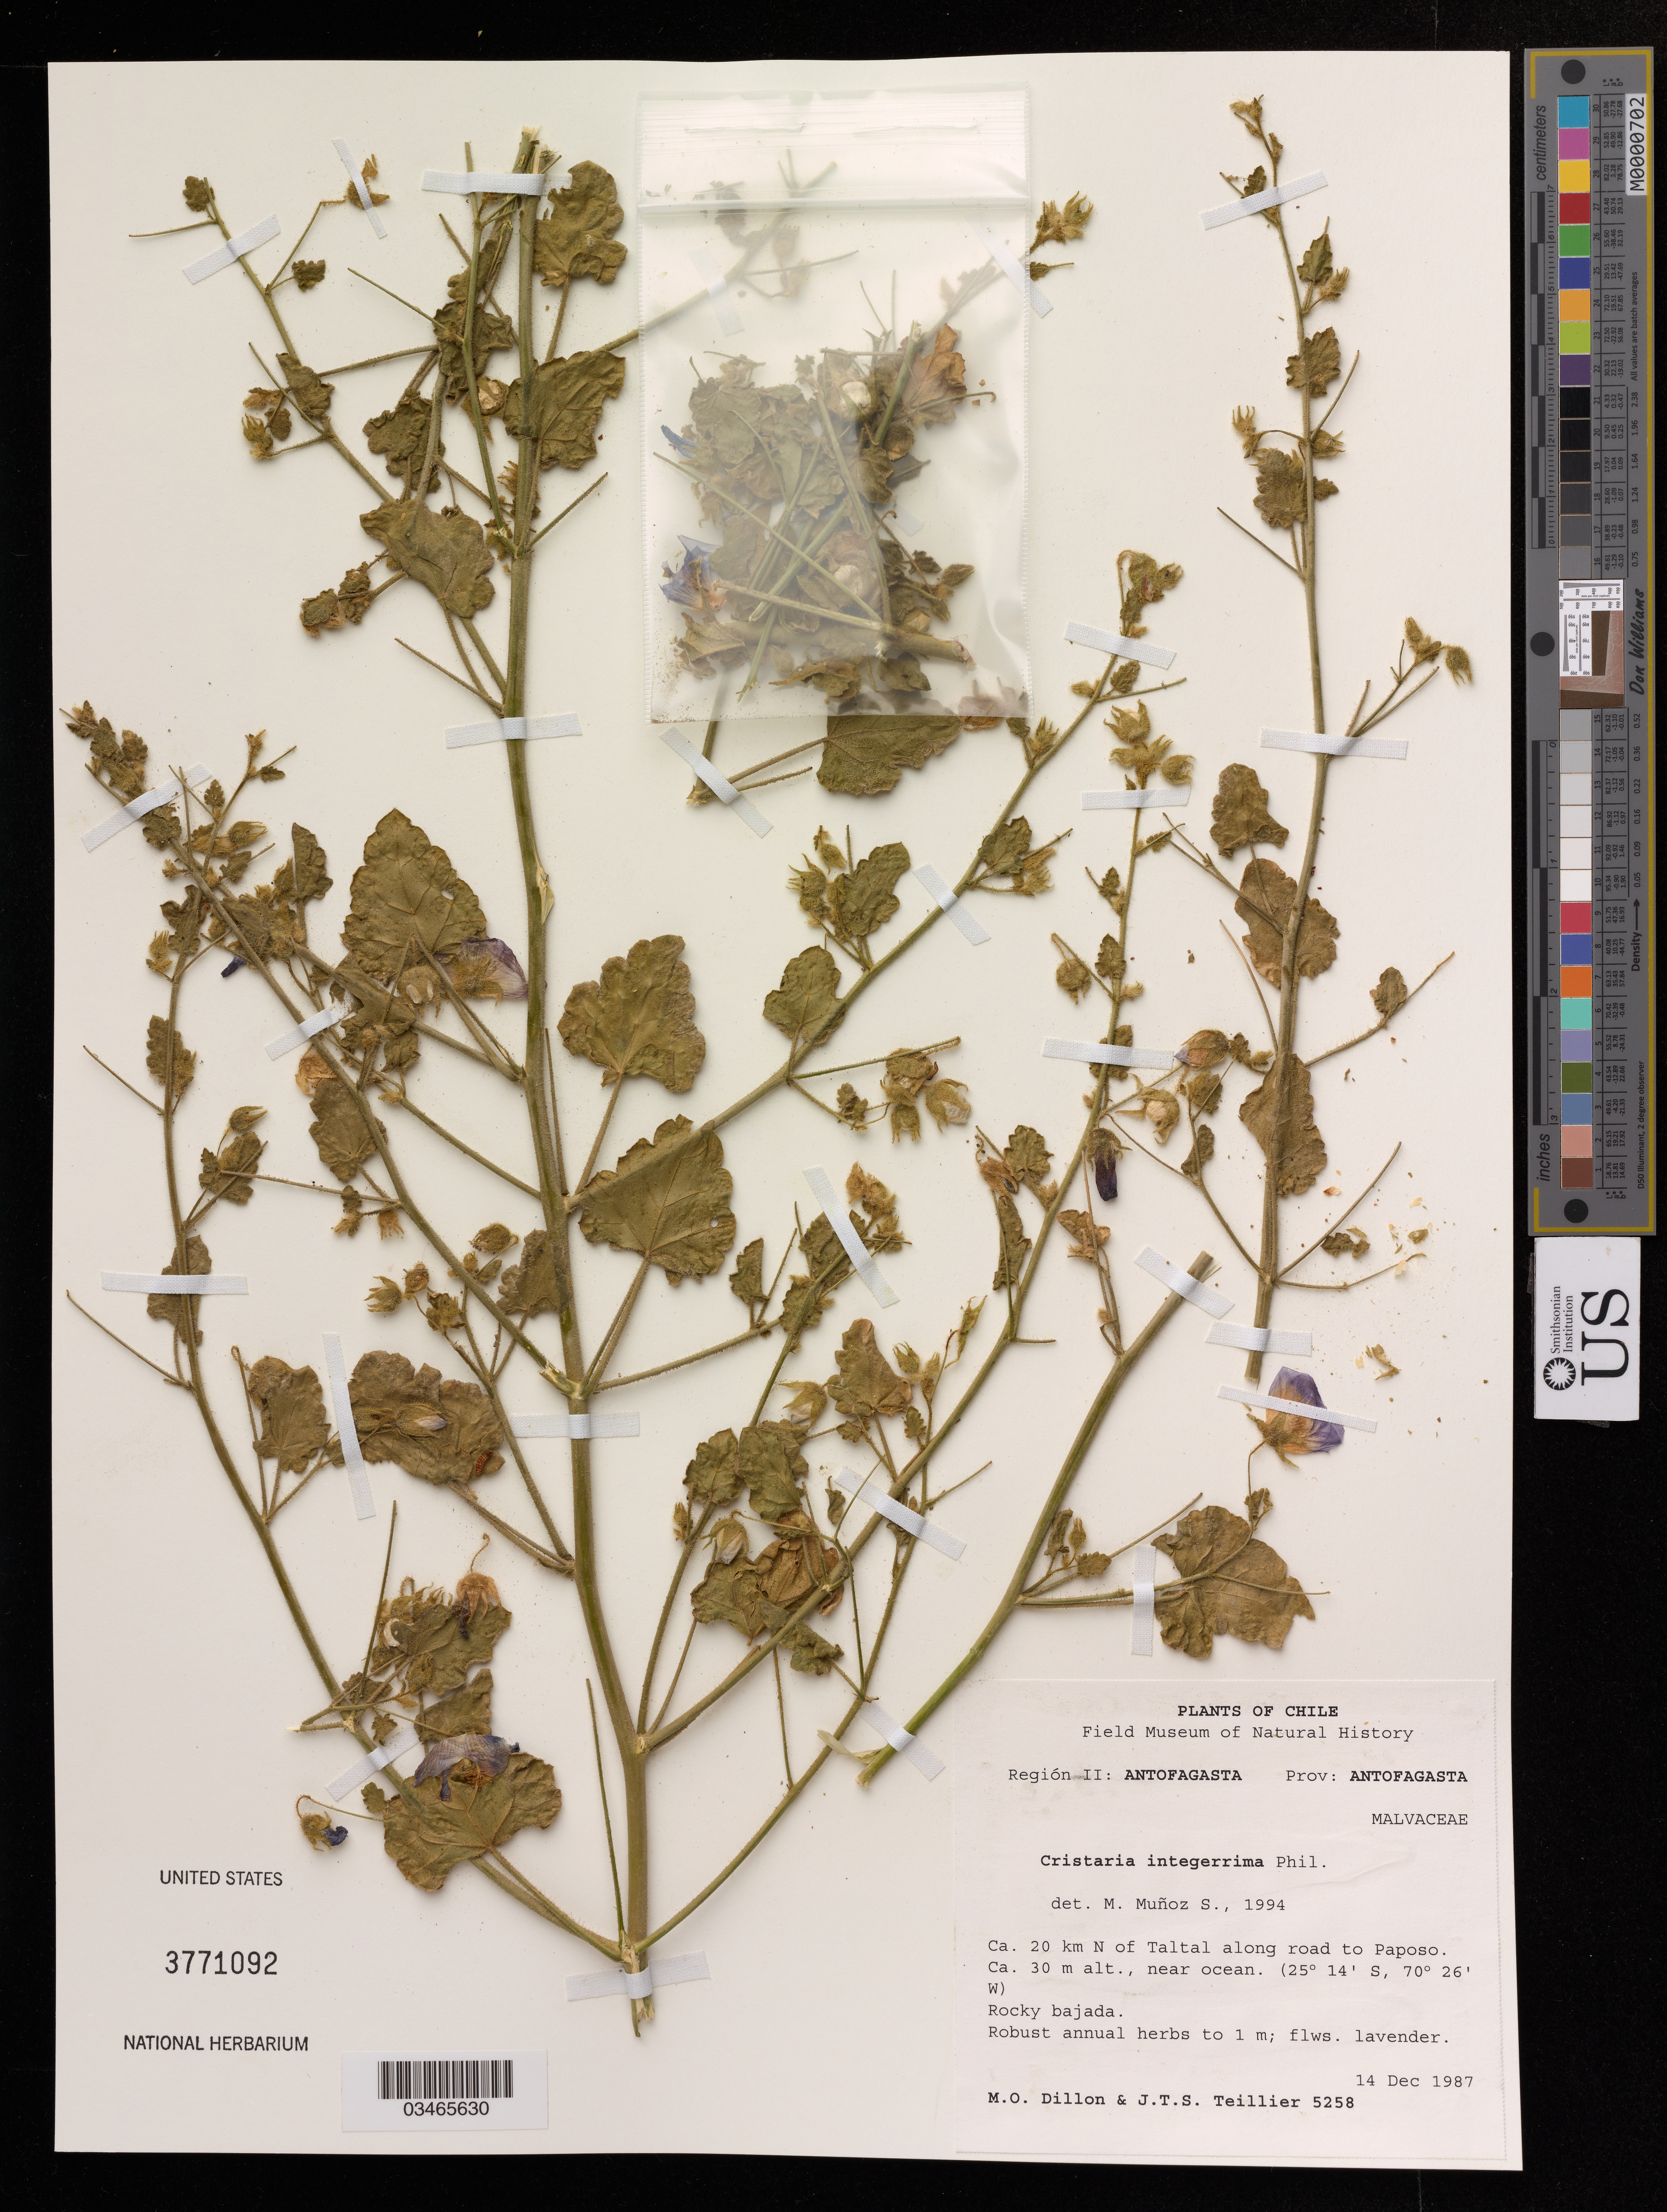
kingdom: Plantae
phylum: Tracheophyta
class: Magnoliopsida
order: Malvales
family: Malvaceae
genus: Cristaria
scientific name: Cristaria integerrima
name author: Phil.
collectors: M. Dillion & J. Teillier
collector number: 5258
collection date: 1987-12-14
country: Chile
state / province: Antofagasta (II)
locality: Prov. Antofagasta. Ca. 20 km N of Taltal along road to Paposo. Rocky bajada.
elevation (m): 30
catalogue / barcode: US 3771092